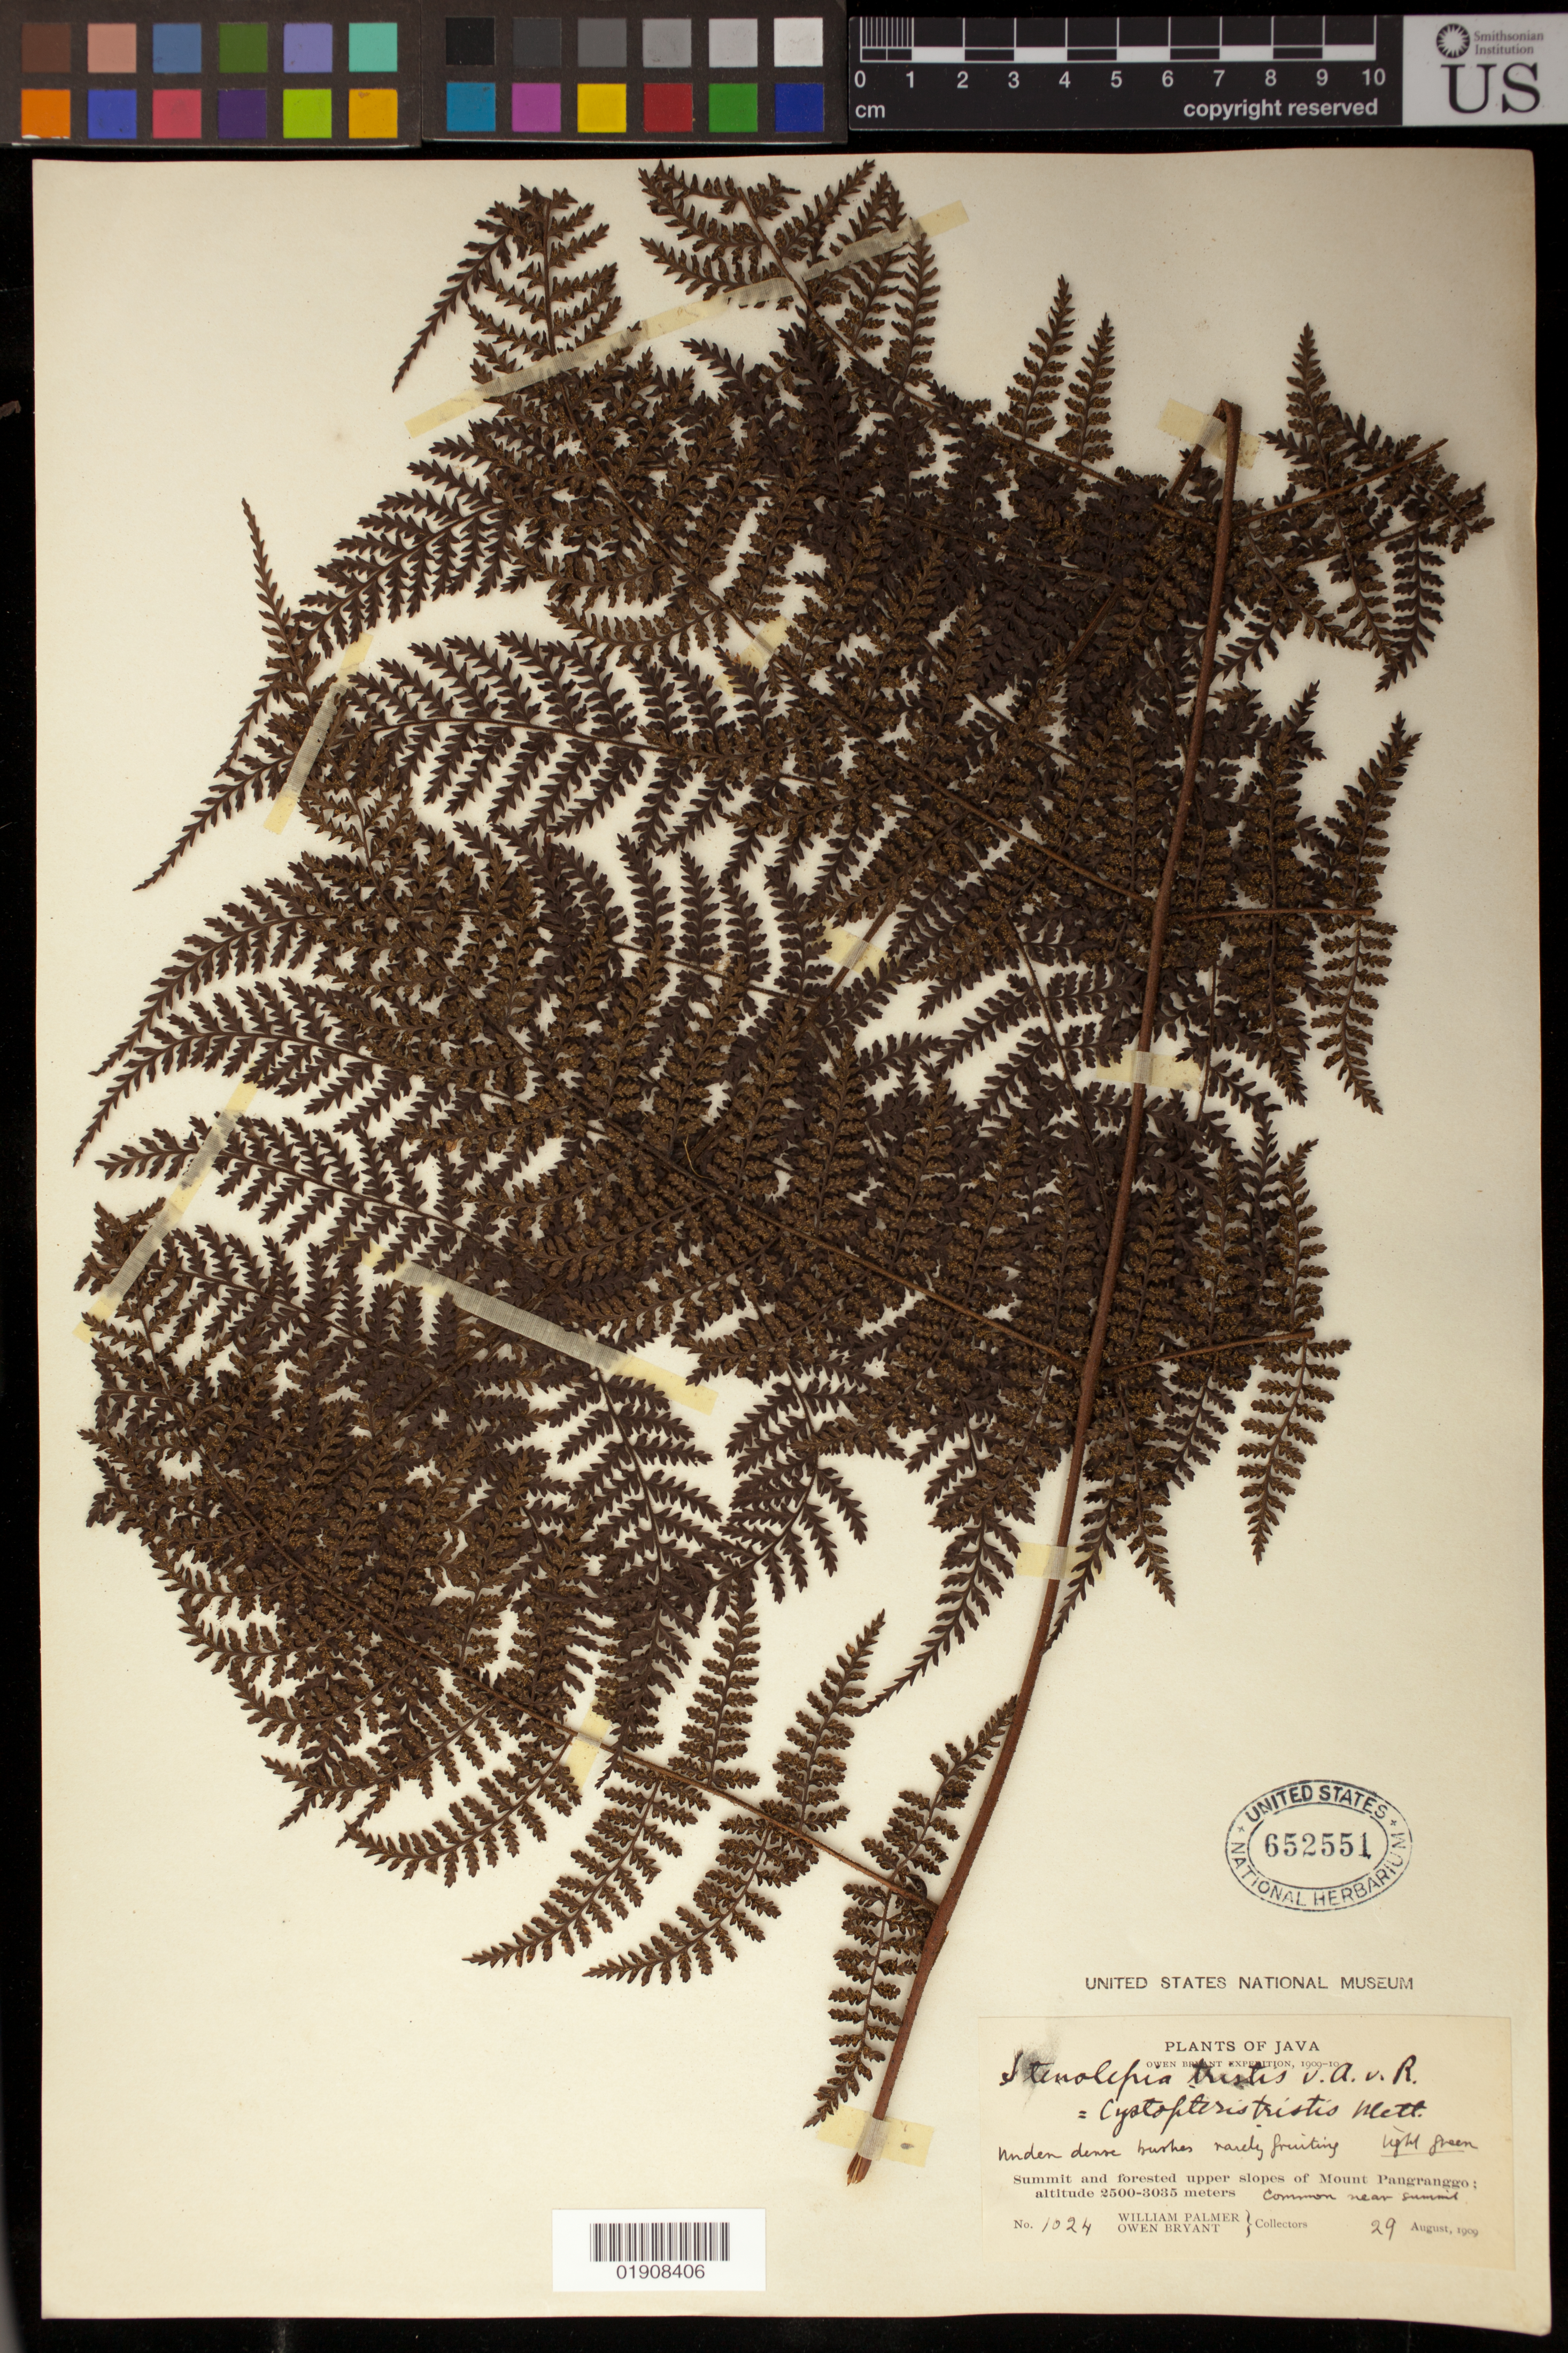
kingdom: Plantae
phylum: Tracheophyta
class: Polypodiopsida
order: Polypodiales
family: Dryopteridaceae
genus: Dryopteris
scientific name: Dryopteris hypolepidioides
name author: Rosenst.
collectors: W. Palmer & O. Bryant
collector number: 1024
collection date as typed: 29 Aug 1909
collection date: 1909-08-29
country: Indonesia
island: Java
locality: Summit and forested upper slopes of Mount Pangranggo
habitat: Under dense bushes.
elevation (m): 2500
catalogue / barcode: US 652551